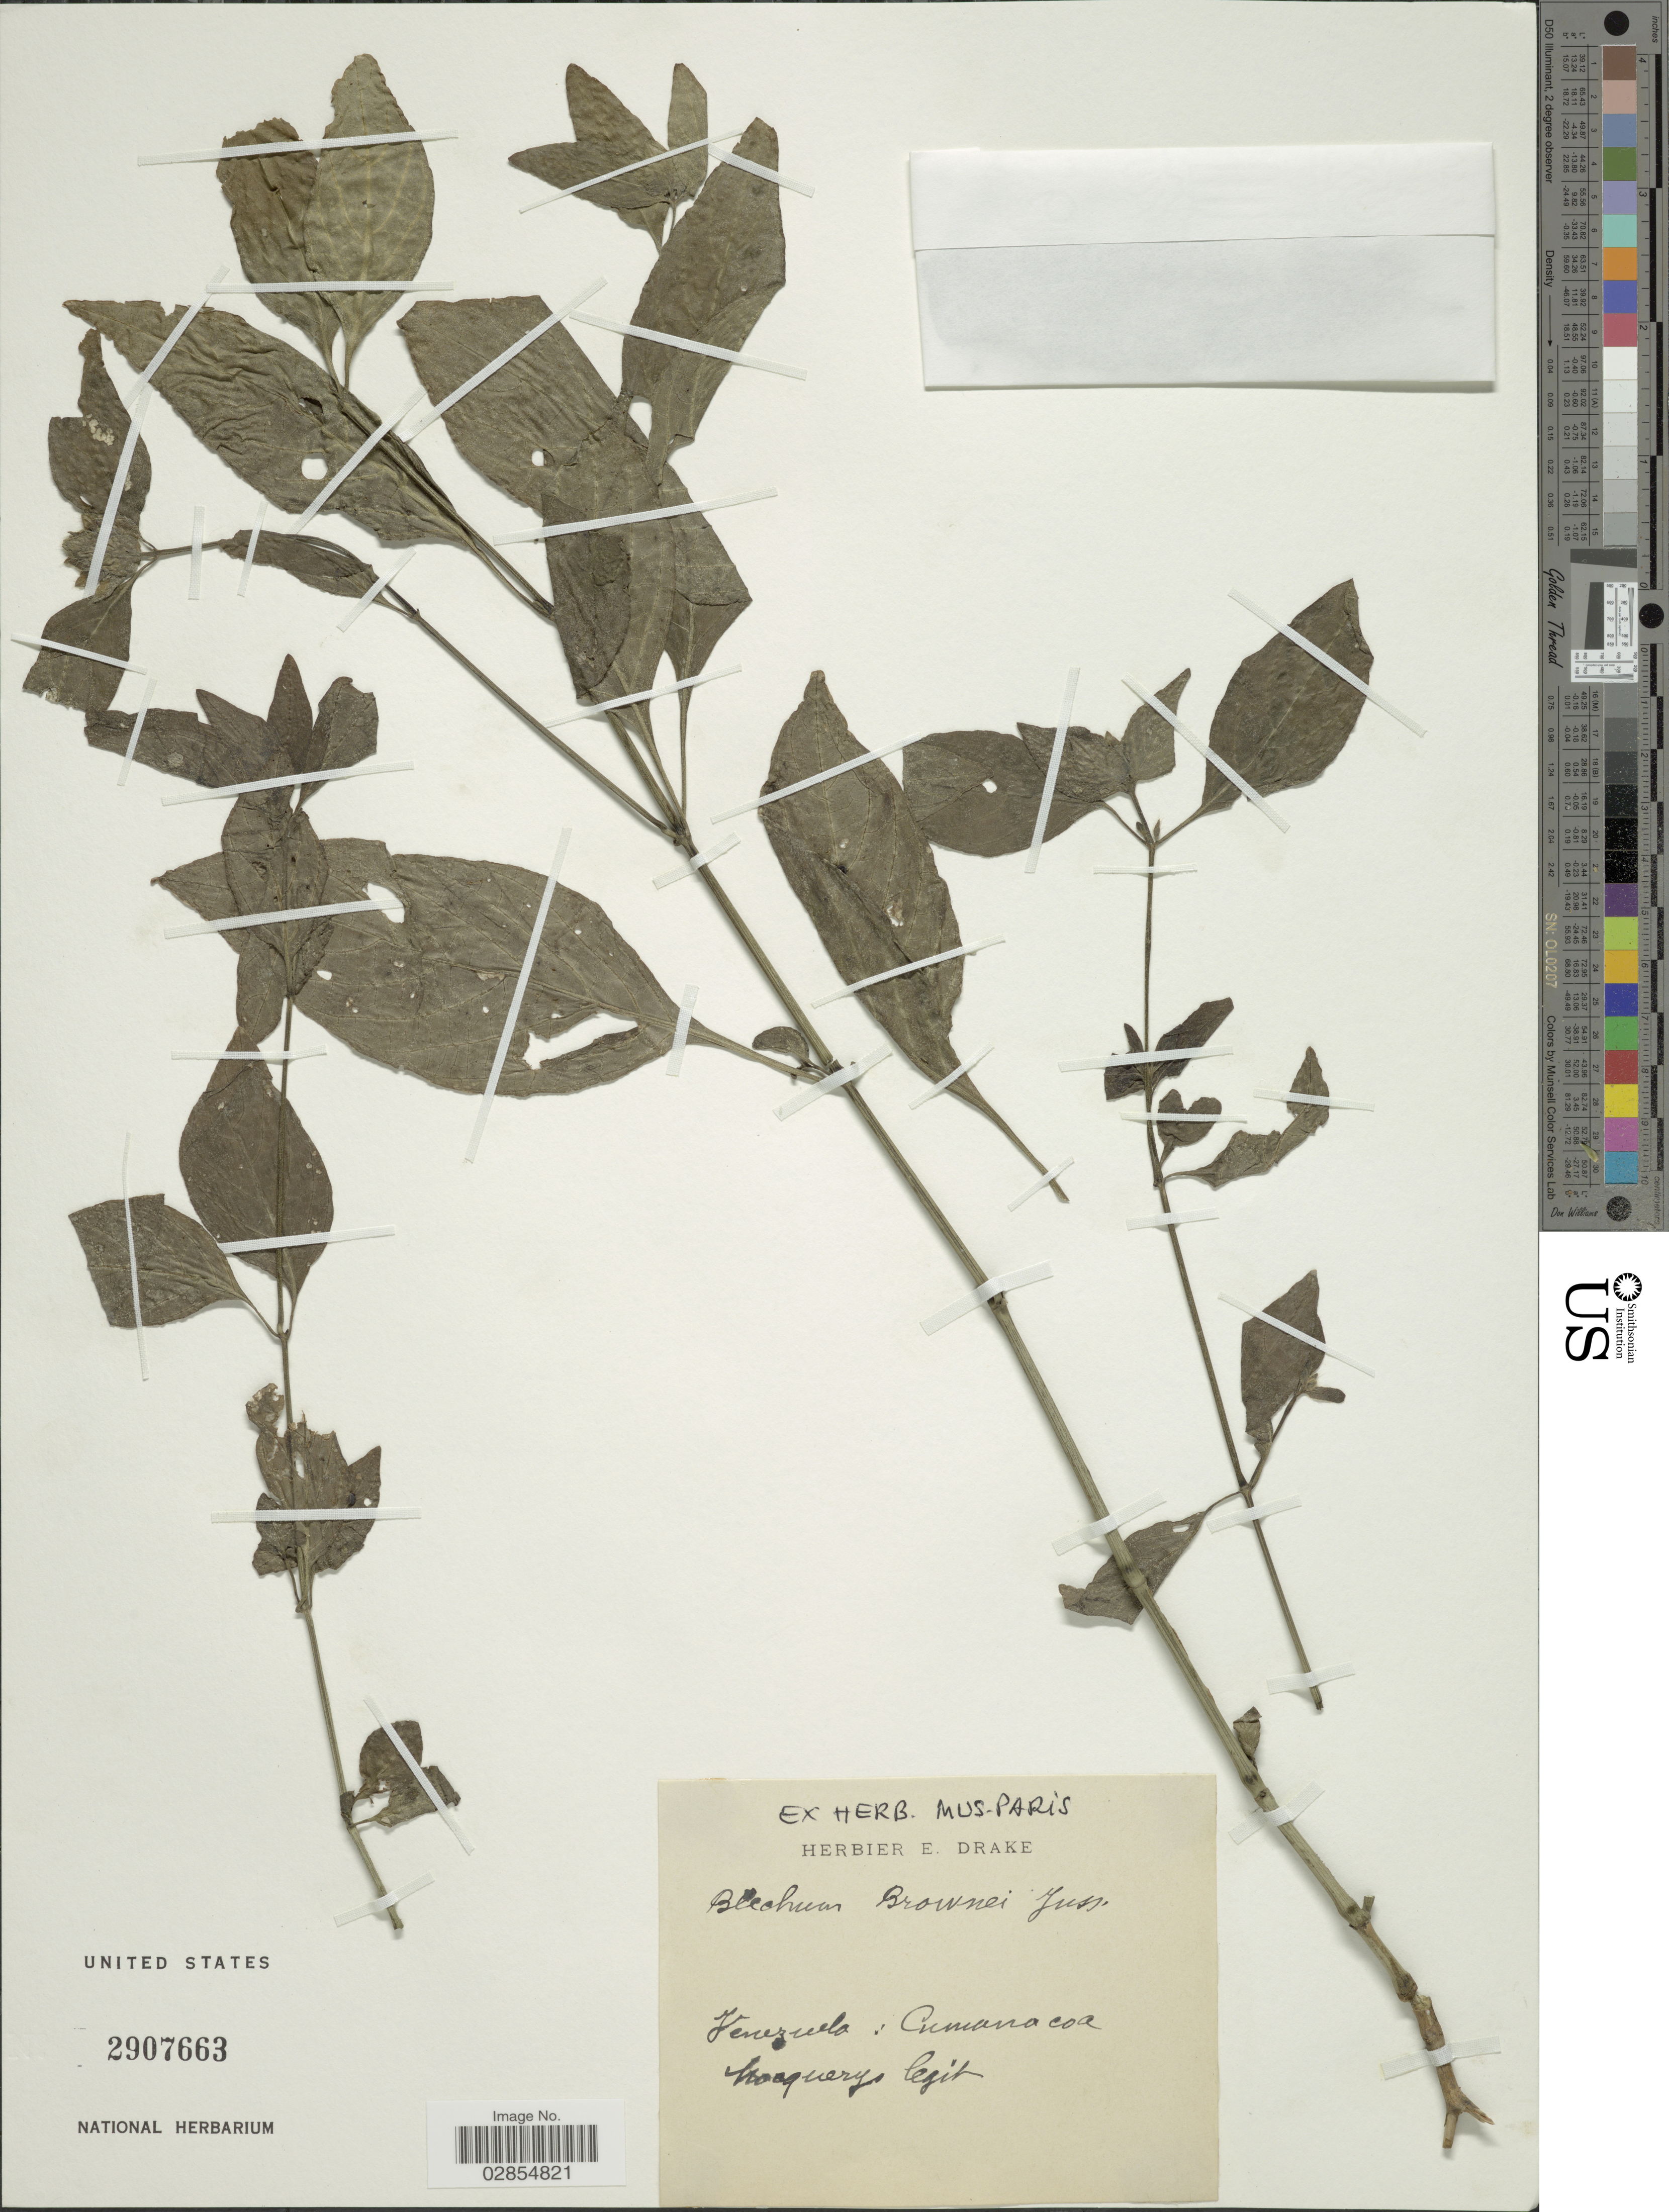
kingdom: Plantae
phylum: Tracheophyta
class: Magnoliopsida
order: Lamiales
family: Acanthaceae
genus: Blechum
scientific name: Blechum pyramidatum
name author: (Lam.) Urb.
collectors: A. Mocquerys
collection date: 1893/1894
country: Venezuela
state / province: Sucre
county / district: Montes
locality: Cumanacoa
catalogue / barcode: US 2907663